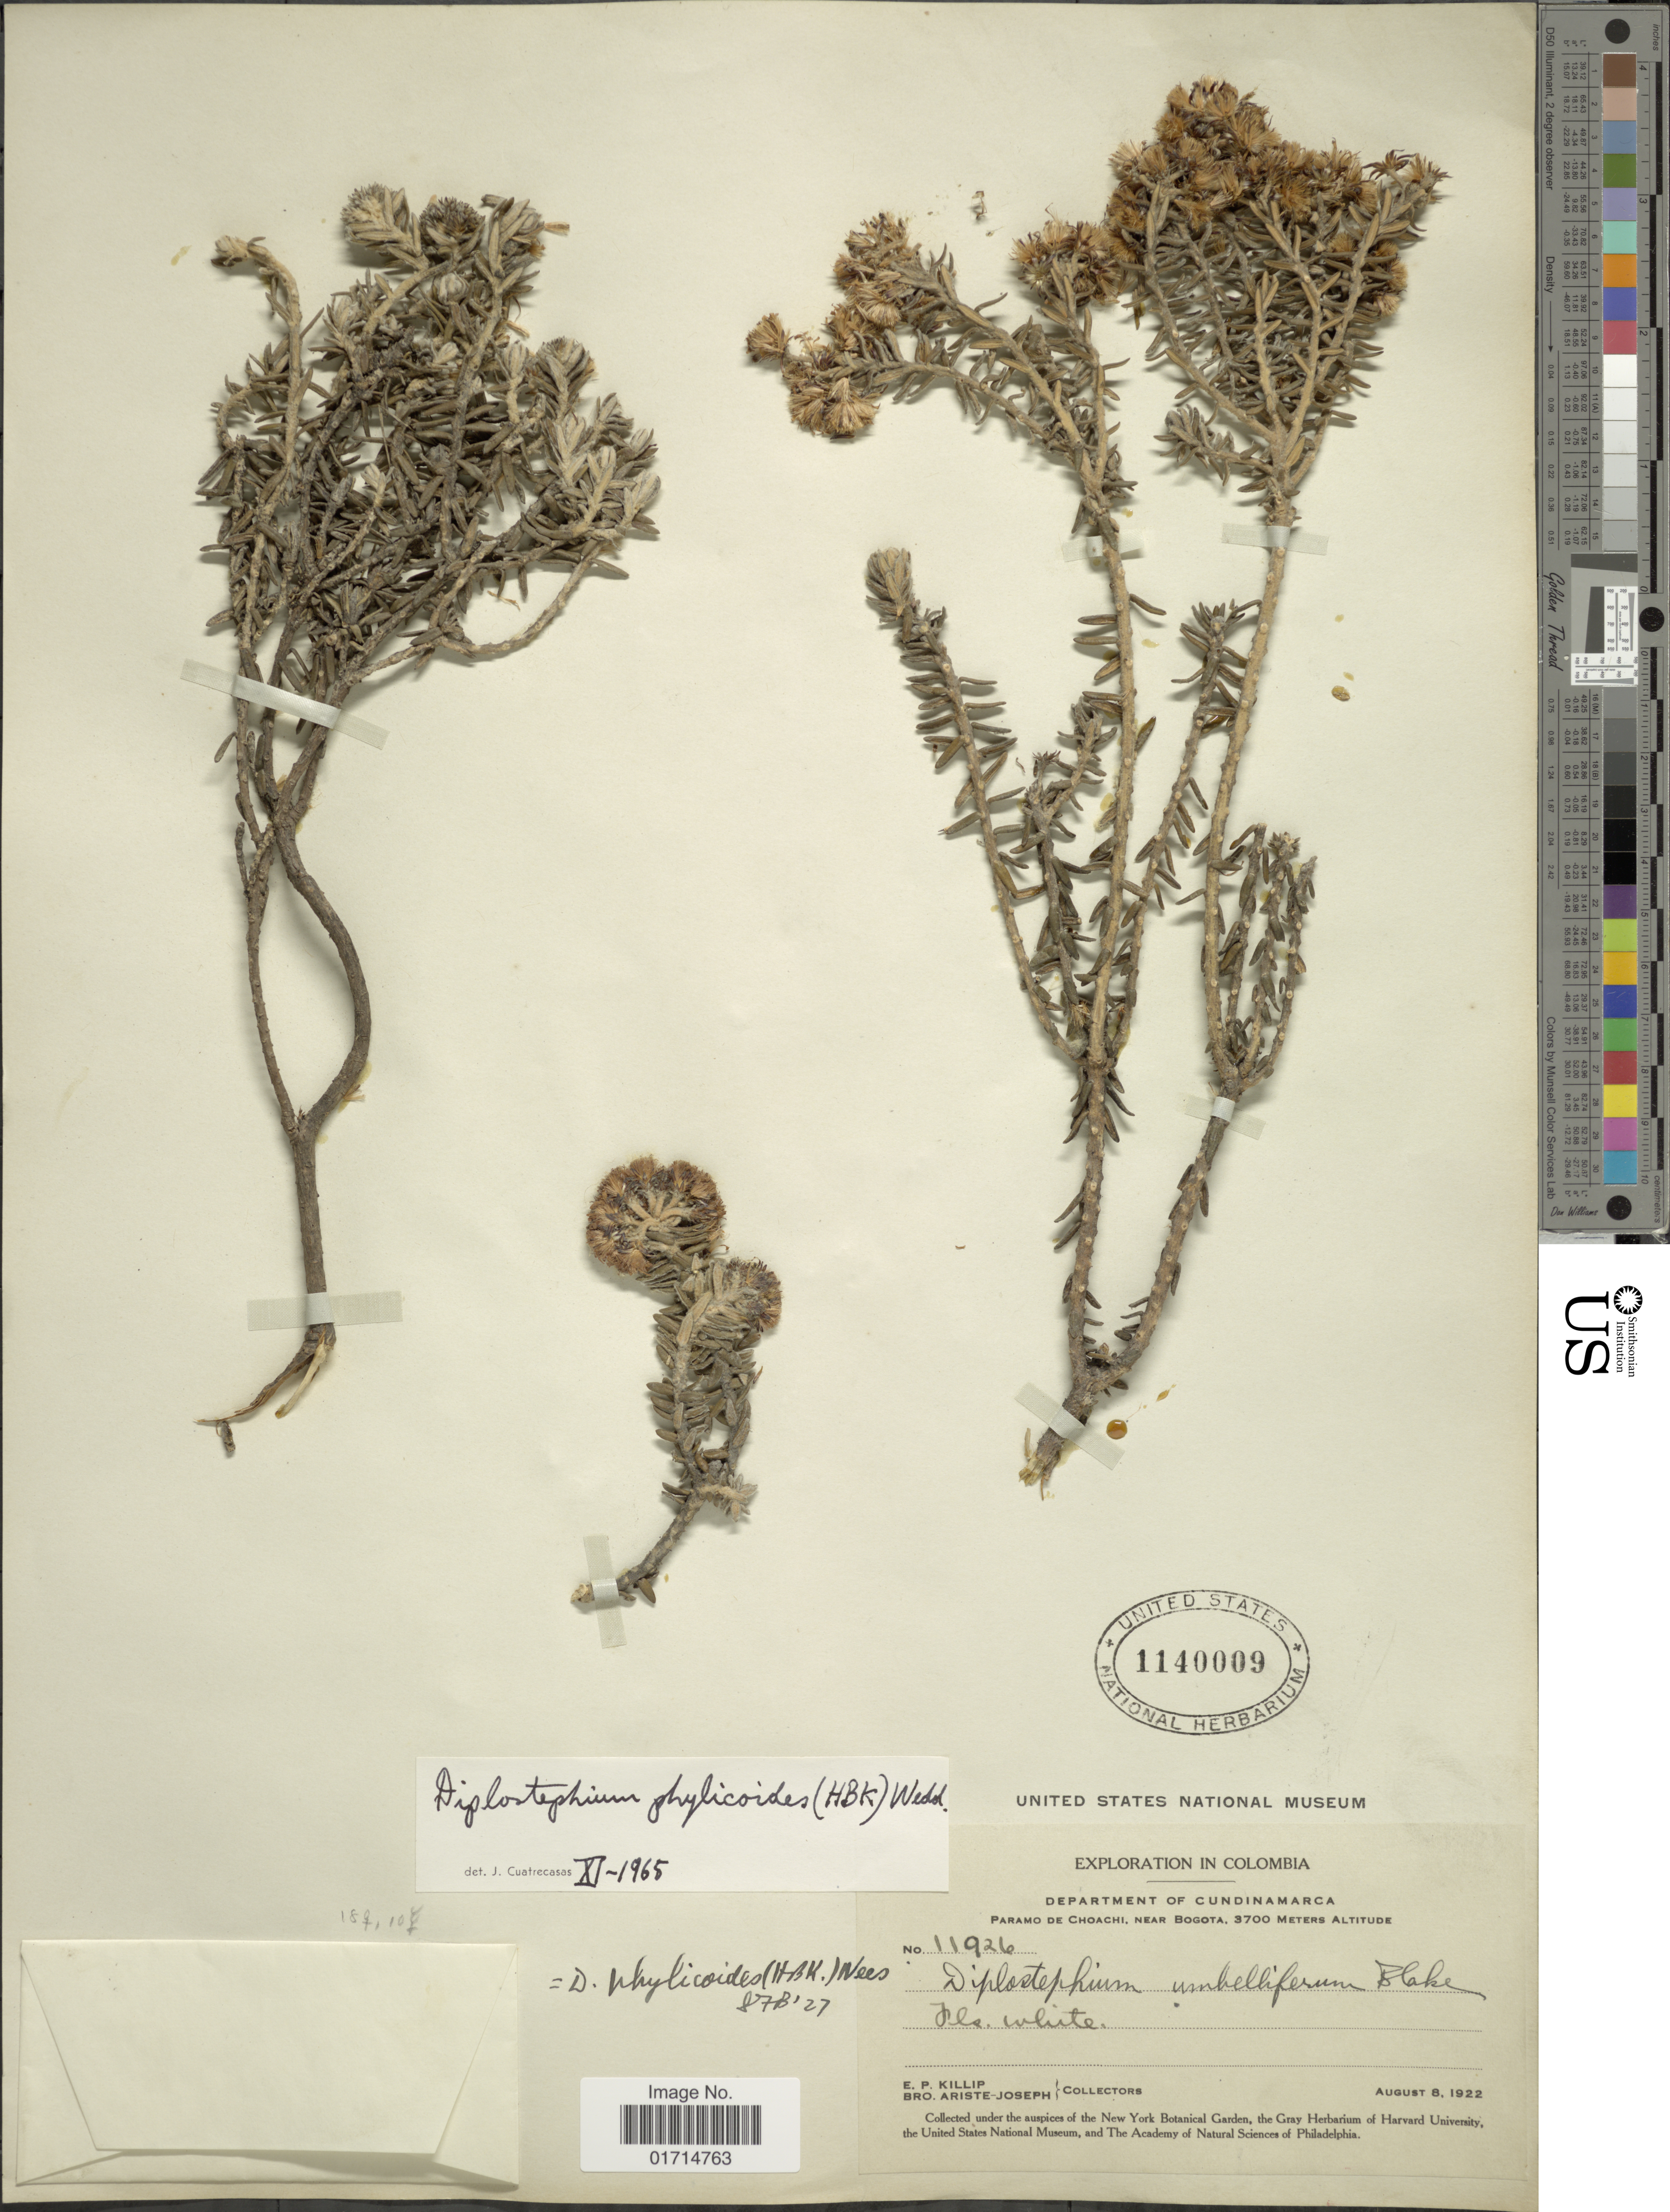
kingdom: Plantae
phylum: Tracheophyta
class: Magnoliopsida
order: Asterales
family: Asteraceae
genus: Diplostephium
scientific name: Diplostephium phylicoides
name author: (Kunth) Wedd.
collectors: E. P. Killip & Bro. Ariste-Joseph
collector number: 11926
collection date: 1922-08-08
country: Colombia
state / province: Cundinamarca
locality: Paramo de Choachi, near Bogota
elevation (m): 3700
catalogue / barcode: US 1140009